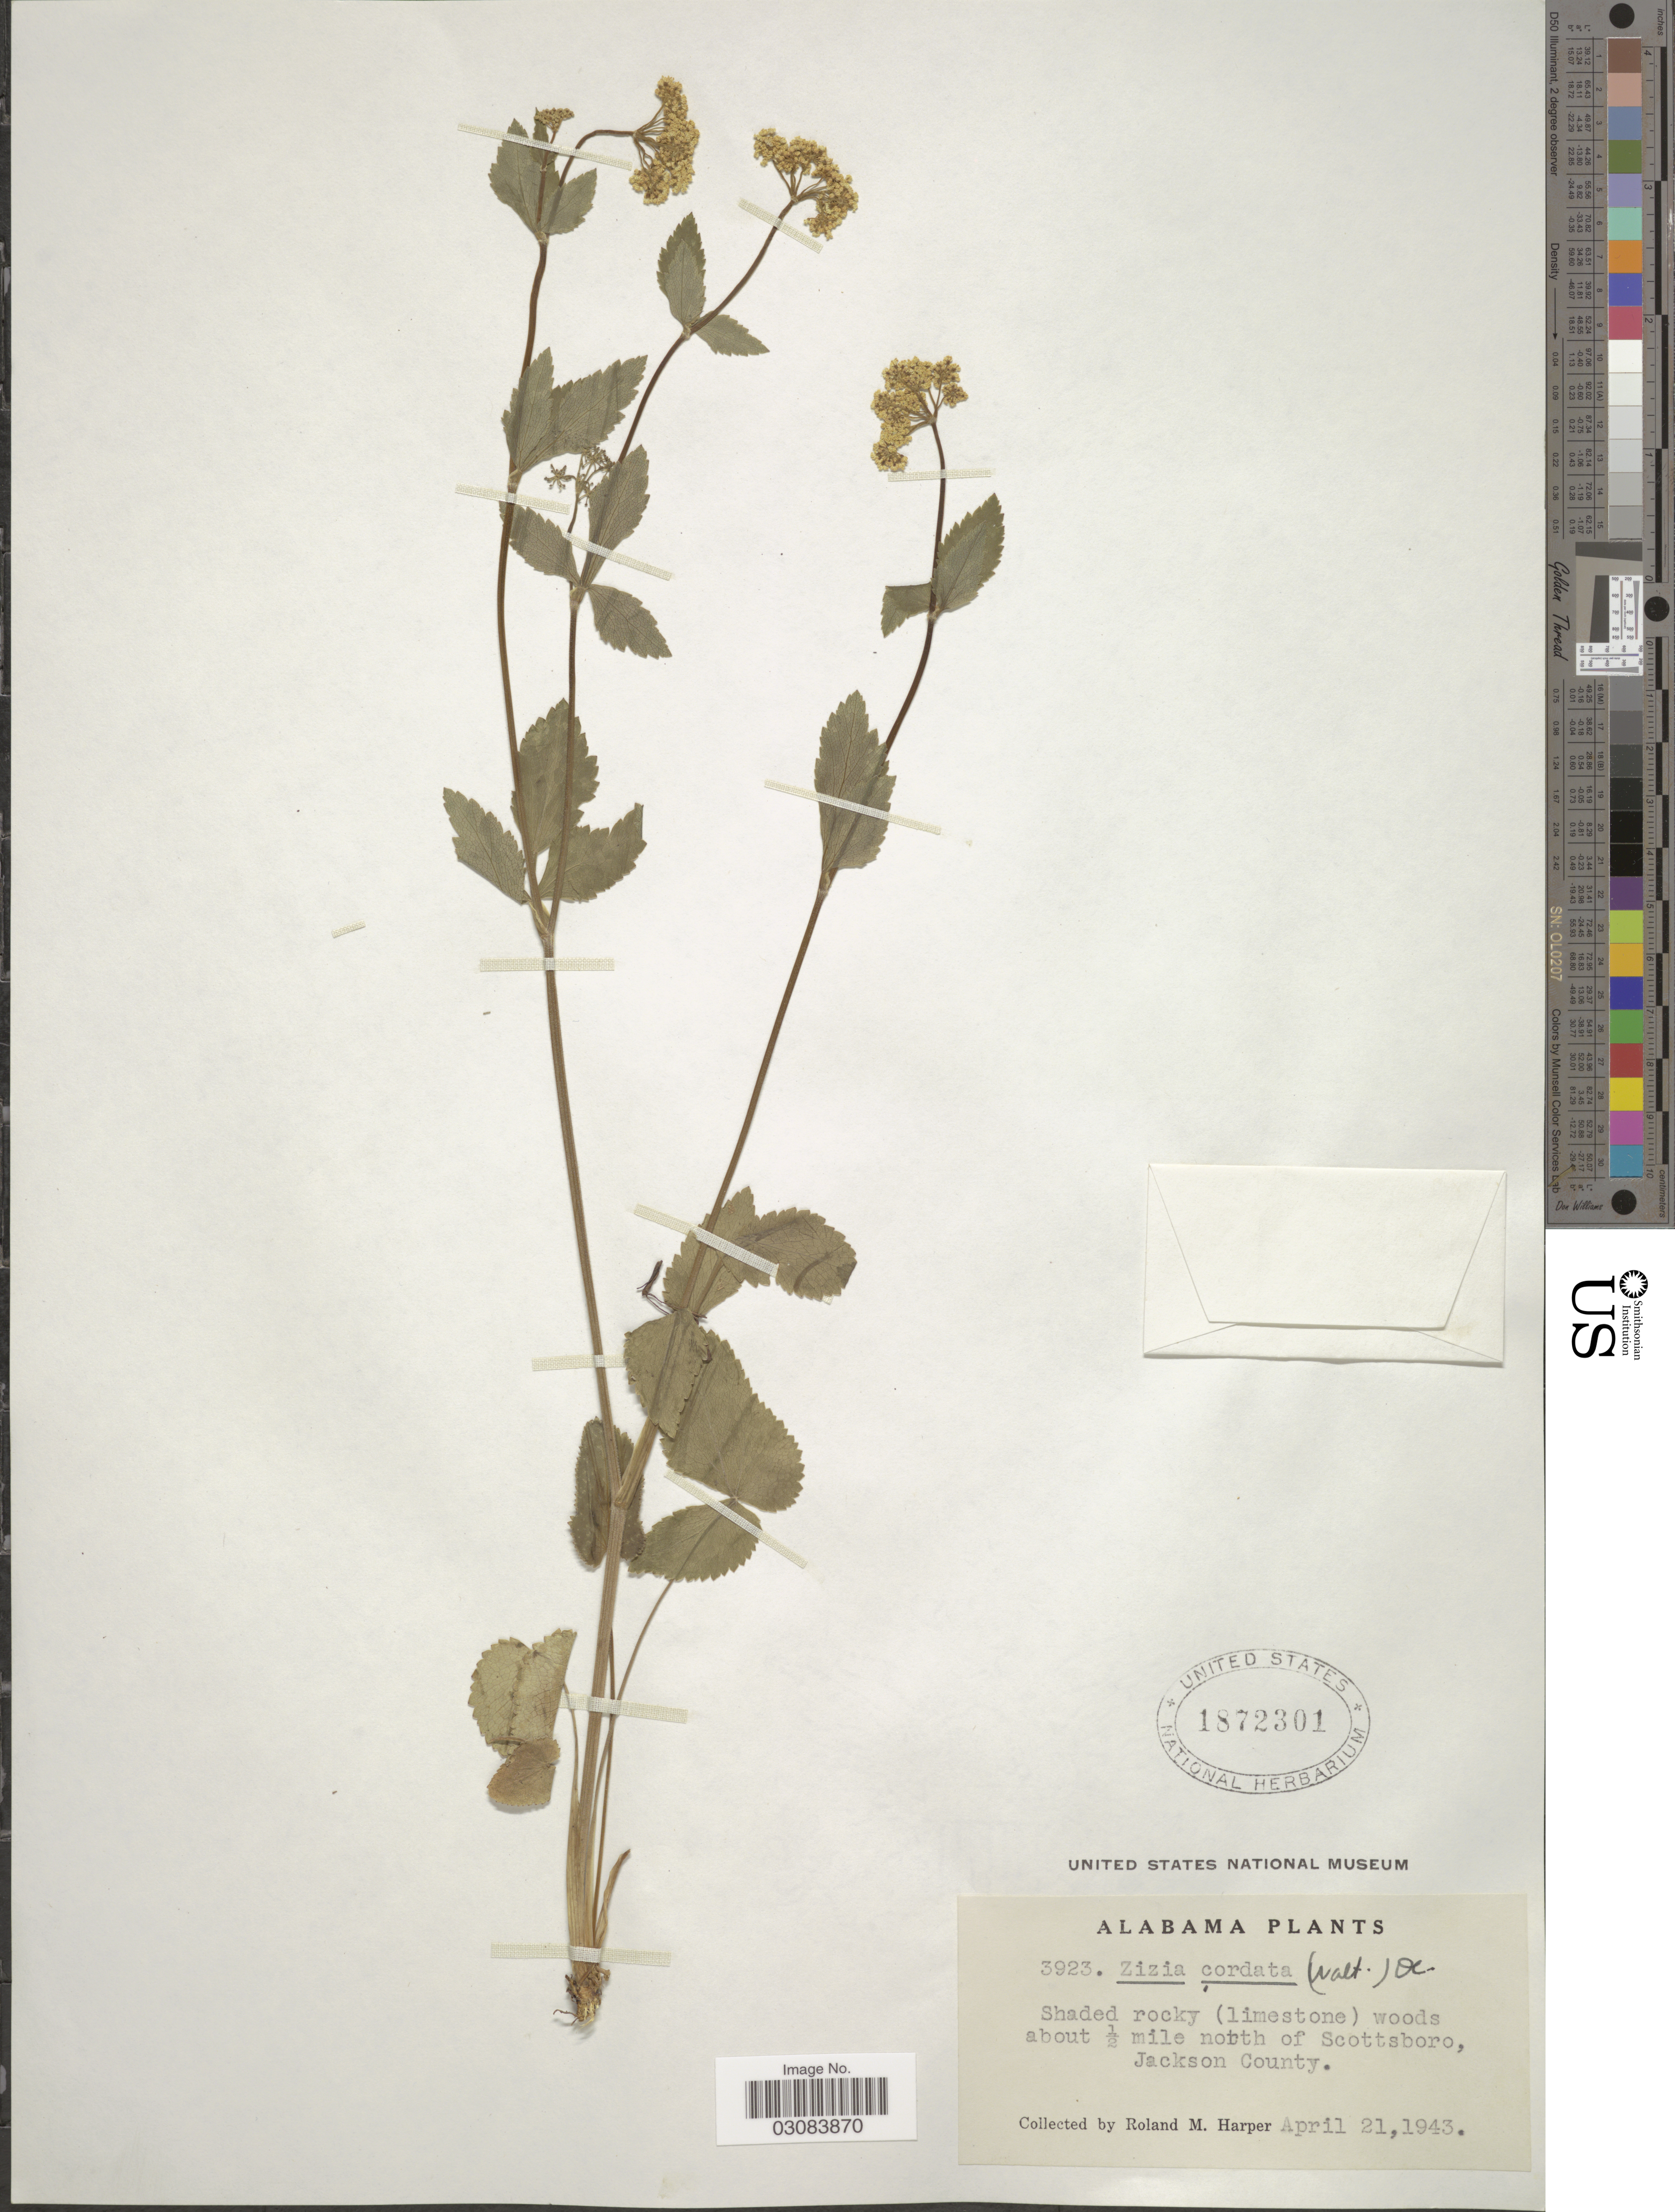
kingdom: Plantae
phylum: Tracheophyta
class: Magnoliopsida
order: Apiales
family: Apiaceae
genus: Zizia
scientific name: Zizia aptera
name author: (A. Gray) Fernald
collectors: R. M. Harper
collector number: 3923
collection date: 1943-04-21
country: United States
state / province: Alabama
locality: Shaded rocky (limestone) woods about ½ mile north of Scottsboro, Jackson County.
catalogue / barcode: US 1872301